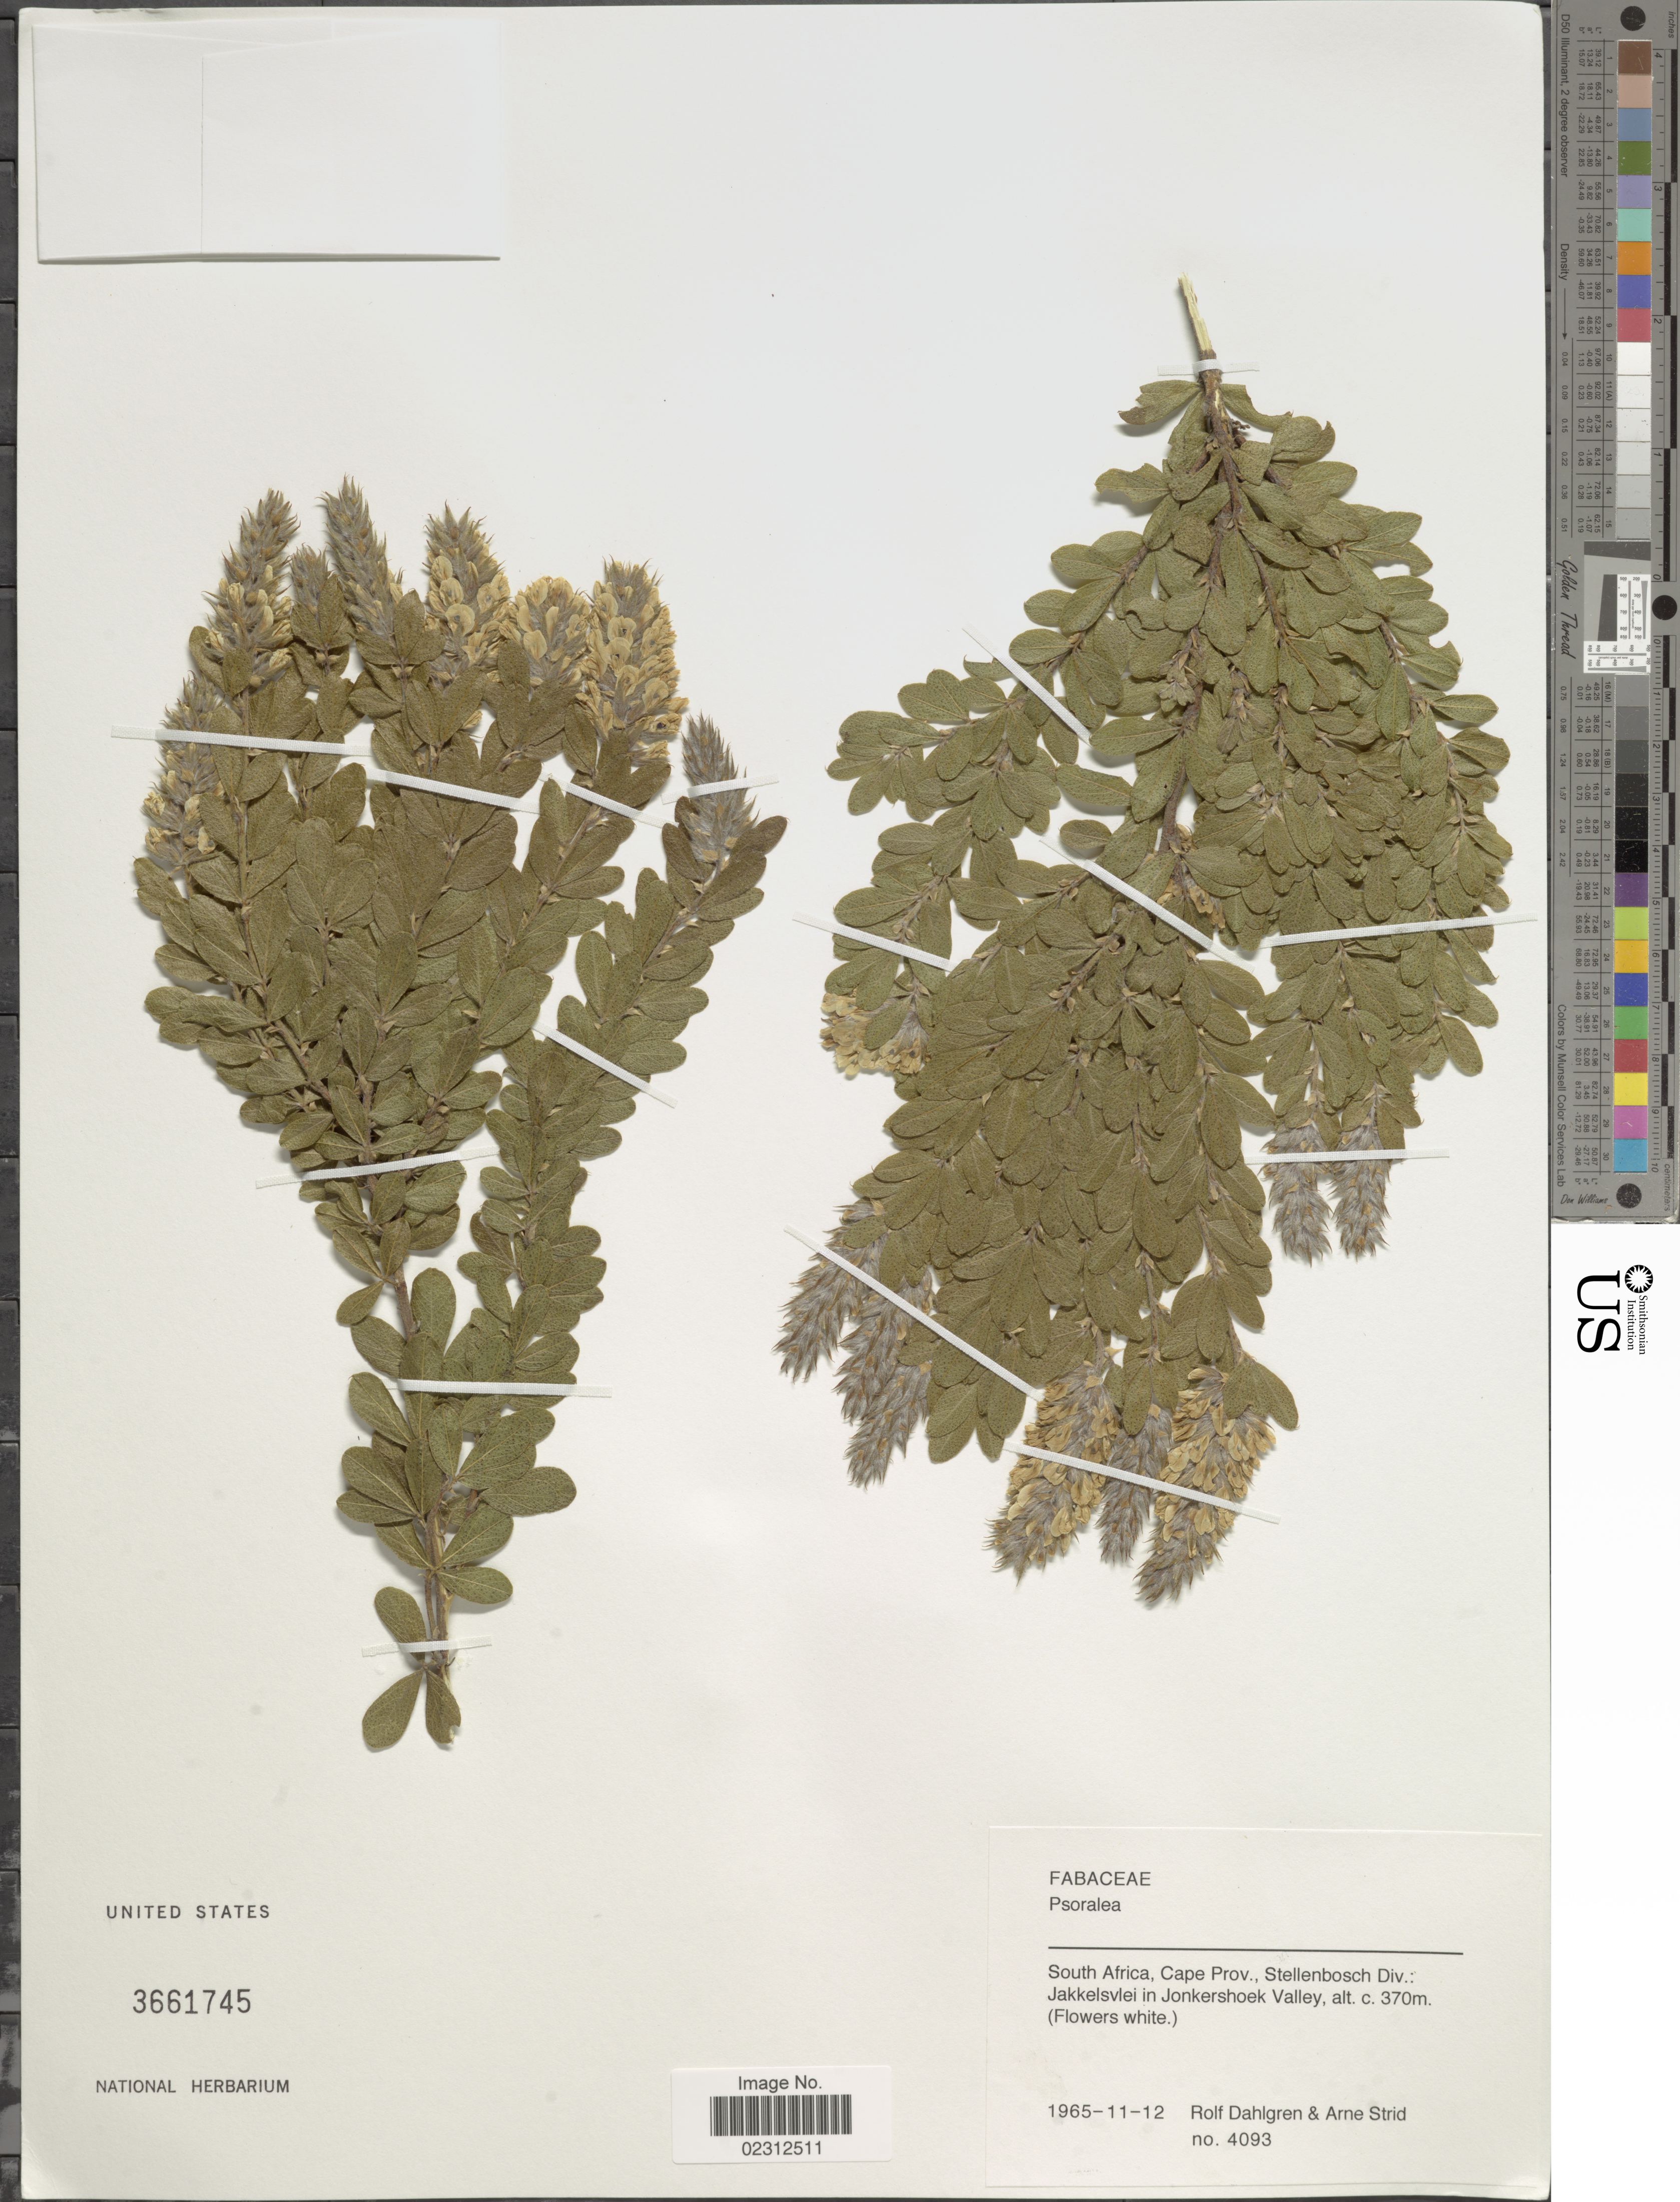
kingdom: Plantae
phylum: Tracheophyta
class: Magnoliopsida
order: Fabales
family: Fabaceae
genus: Psoralea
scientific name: Psoralea sp.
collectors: R. Dahlgren & A. Strid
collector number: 4093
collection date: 1965-11-12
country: South Africa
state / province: Western Cape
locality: Stellenbsch Div.L Jakkelsvlei in Jonkershoek Valley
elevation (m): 370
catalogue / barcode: US 3661745